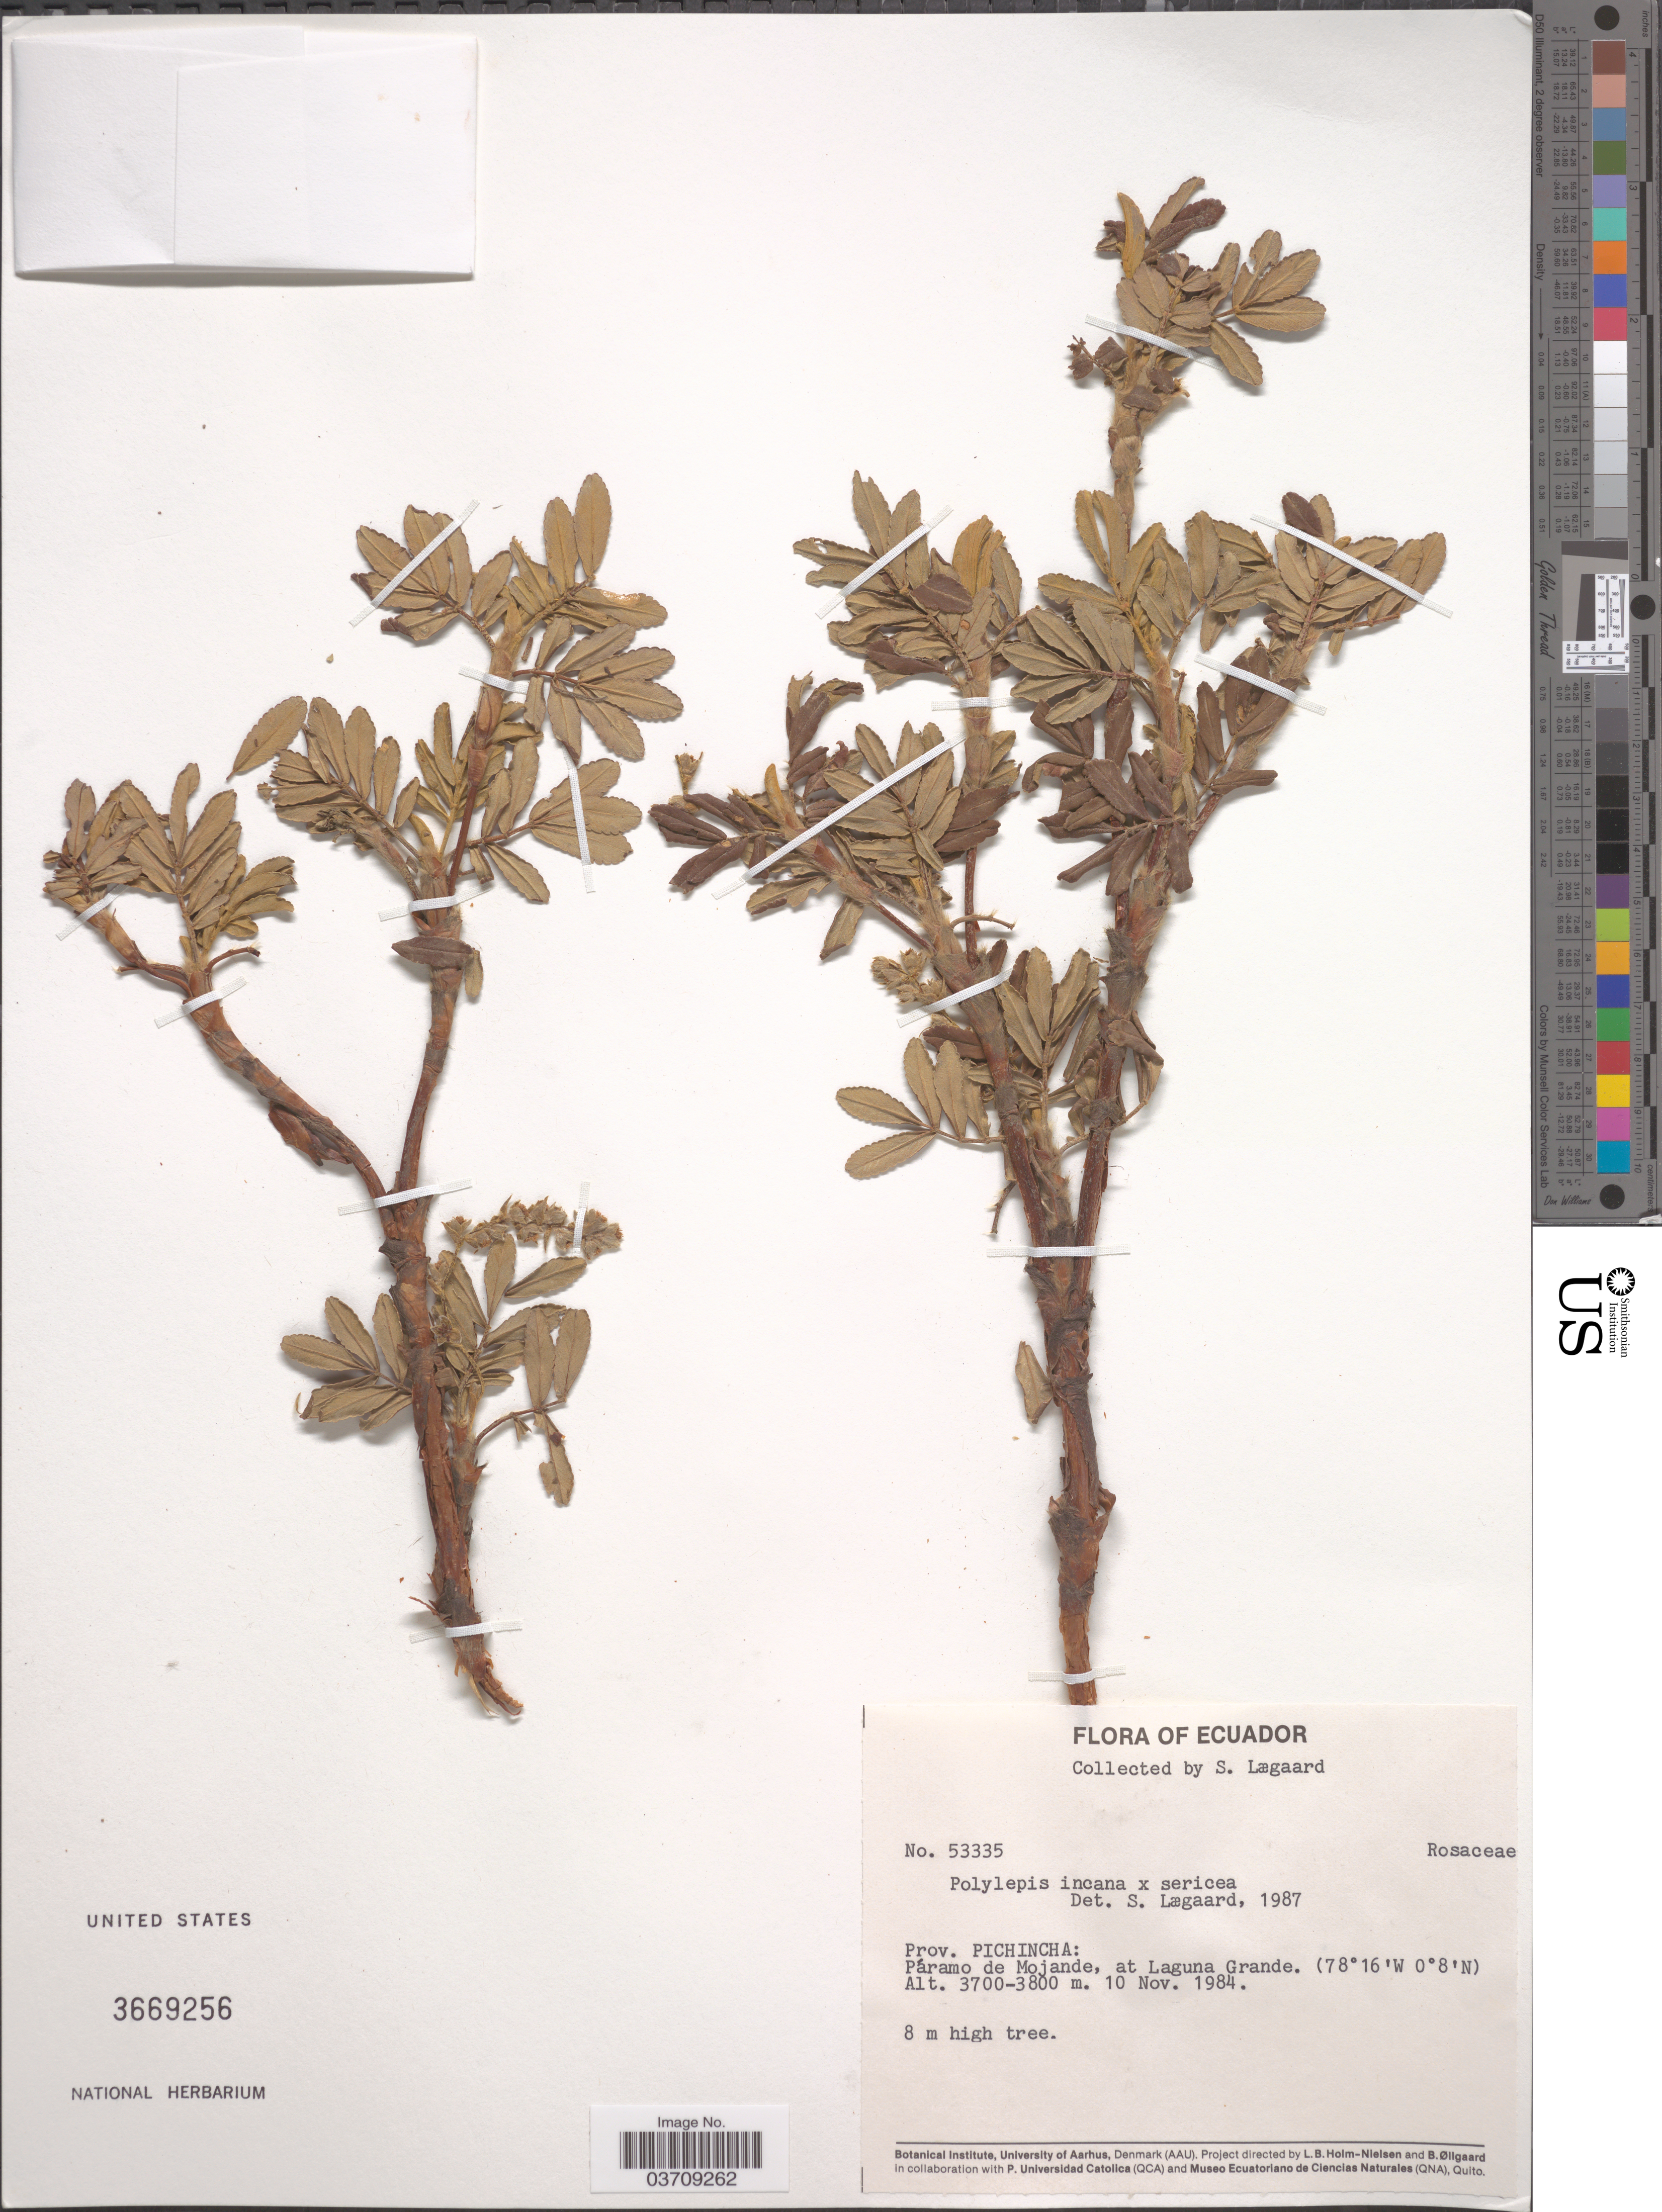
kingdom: Plantae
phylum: Tracheophyta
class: Magnoliopsida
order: Rosales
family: Rosaceae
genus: Polylepis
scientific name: Polylepis incana x P. sericea Wedd.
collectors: S. Lægaard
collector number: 53335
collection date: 1984-11-10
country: Ecuador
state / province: Pichincha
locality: Páramo de Mojande, at Laguna Grande.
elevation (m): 3700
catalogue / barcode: US 3669256